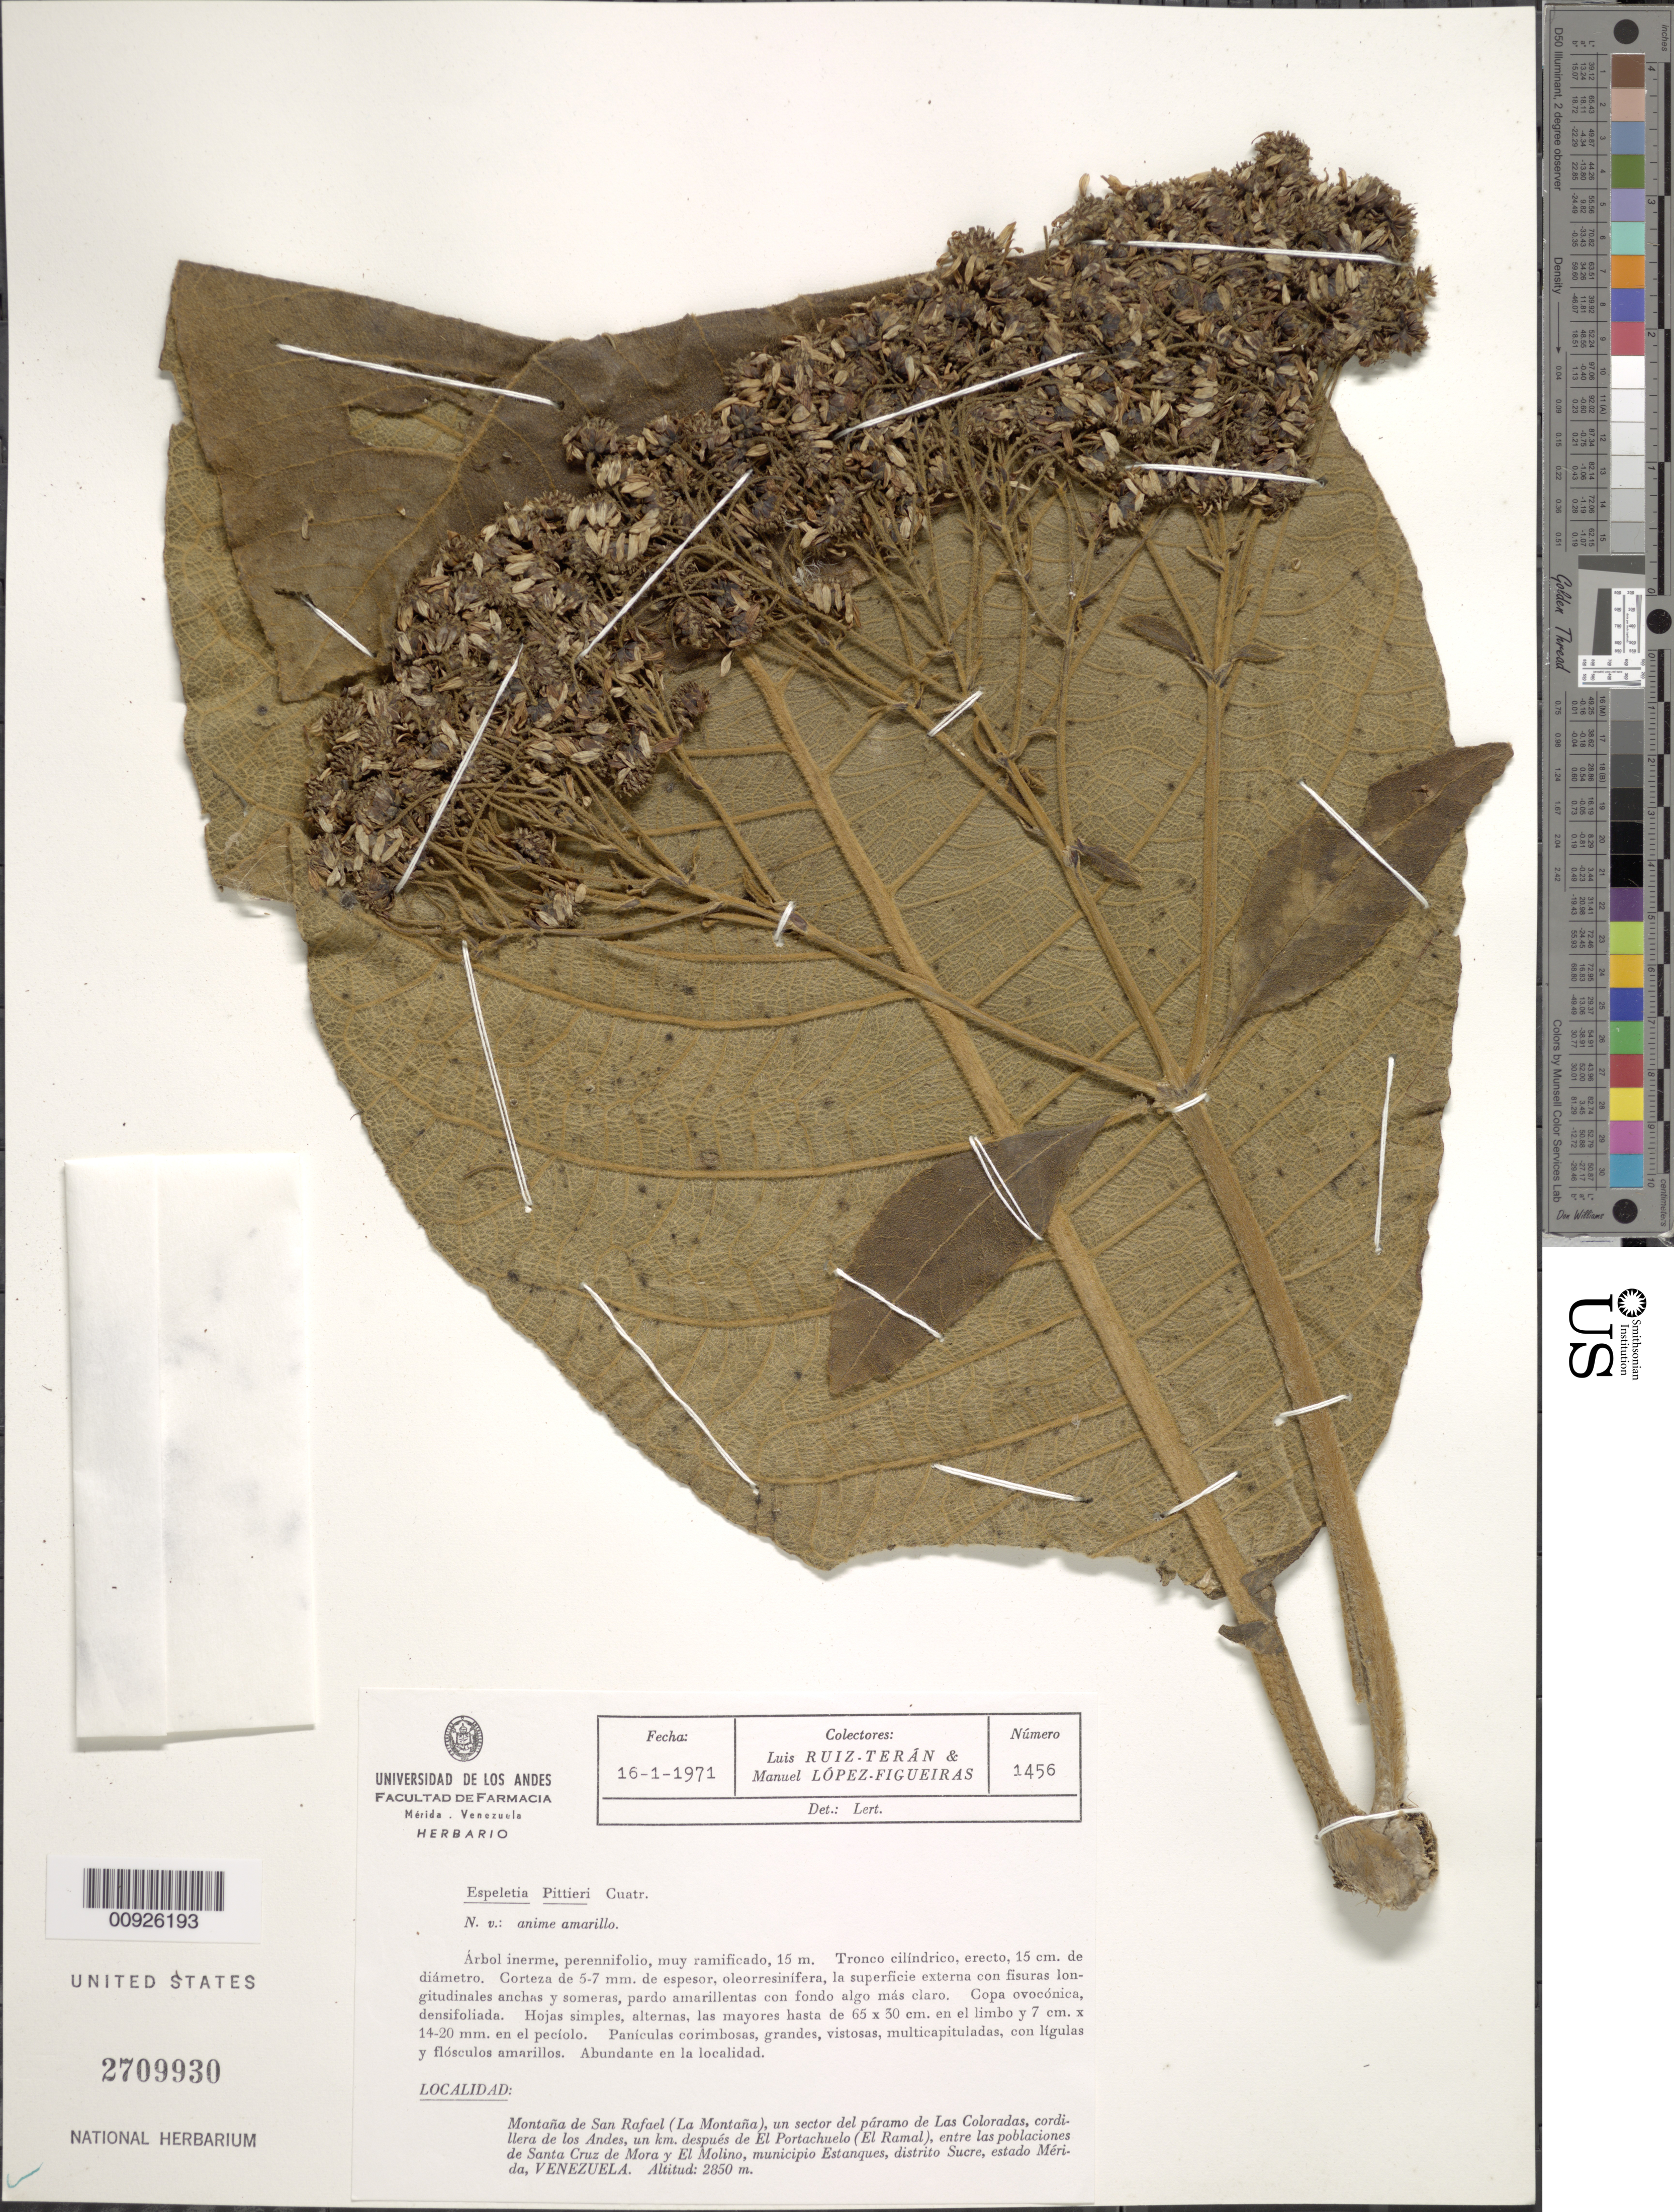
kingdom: Plantae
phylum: Tracheophyta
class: Magnoliopsida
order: Asterales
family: Asteraceae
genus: Carramboa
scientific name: Carramboa badilloi var. pittieri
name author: (Cuatrec.) Cuatrec.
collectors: L. Teran & M. López Figueiras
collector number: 1456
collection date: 1971-01-16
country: Venezuela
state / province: Mérida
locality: Montana de San Rafael (La Montana), un sector del paramo de Las Colorados, cordillera de los Andes, un km. despues de El Portachuelo (El Ramal), entre las poblaciones de Santa Cruz de Mora y El Molino, municipio Estanques, distrito Sucre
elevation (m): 2850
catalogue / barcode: US 2709930